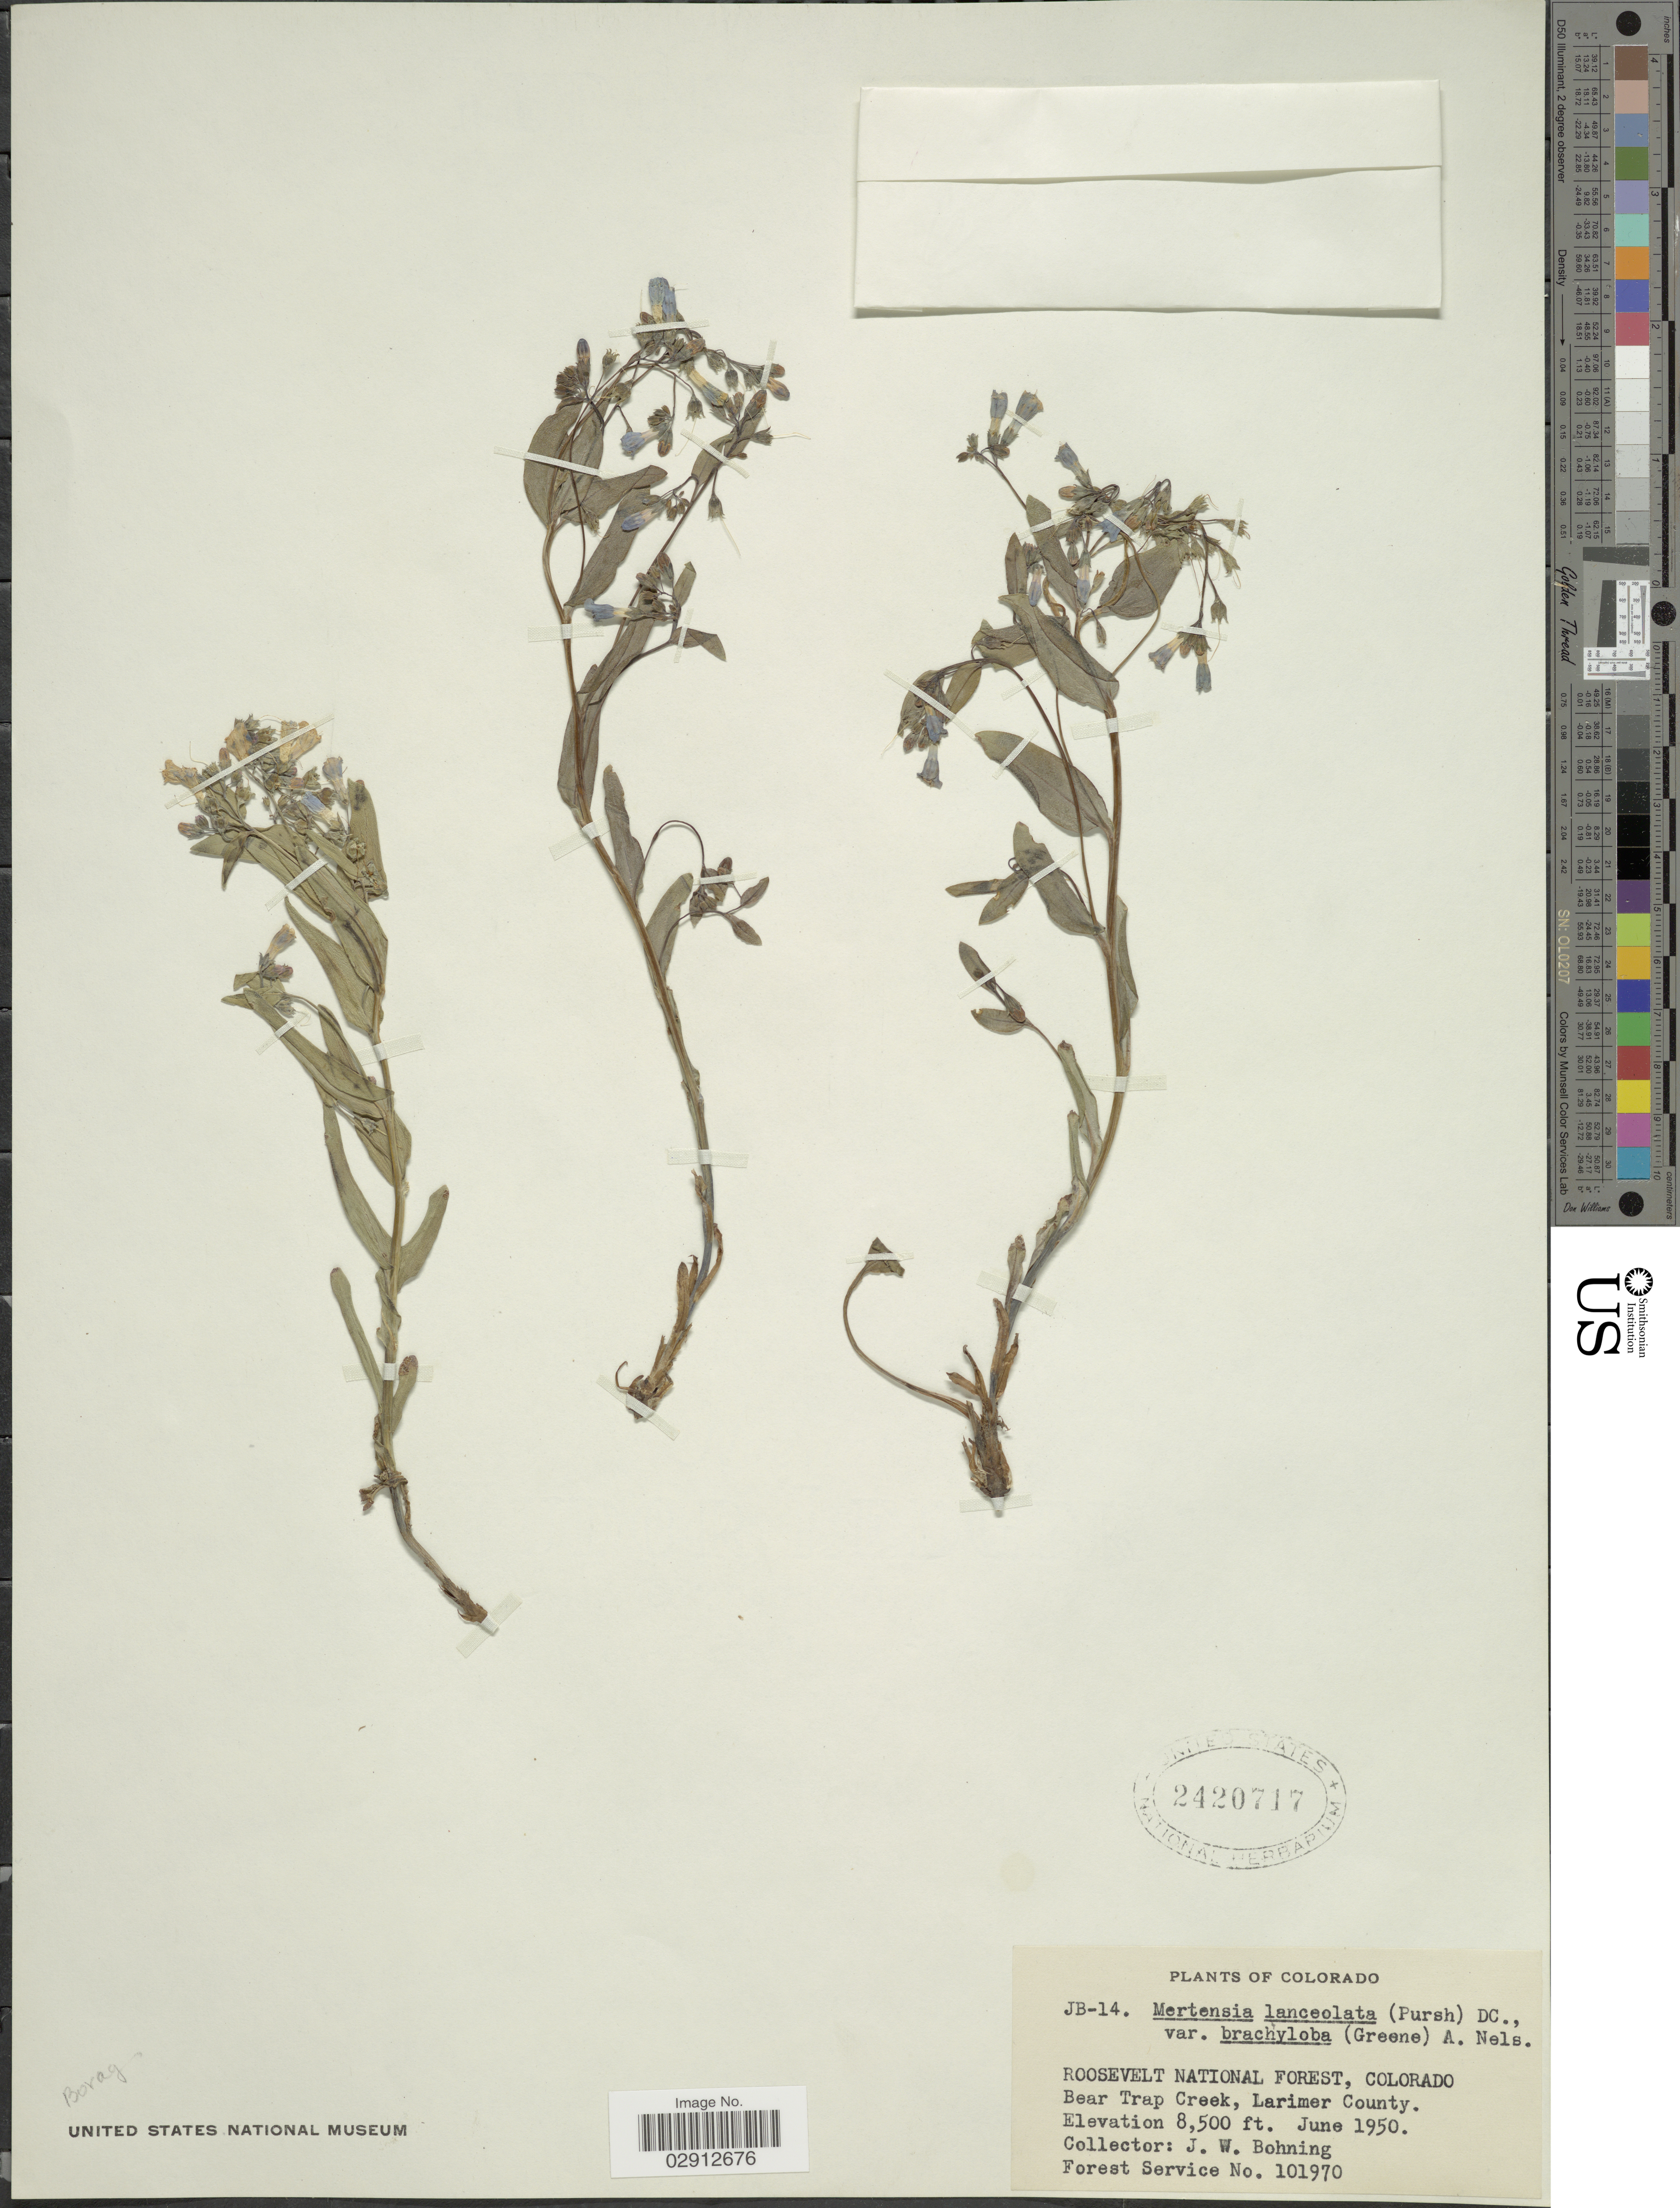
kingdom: Plantae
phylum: Tracheophyta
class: Magnoliopsida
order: Boraginales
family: Boraginaceae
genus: Mertensia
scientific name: Mertensia lanceolata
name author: (Pursh) DC. ex A. DC.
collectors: J. Bohning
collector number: JB-14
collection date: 1950-06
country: United States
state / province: Colorado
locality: Roosevelt National Forest. Bear Trap Creek, Larimer County.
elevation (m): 2591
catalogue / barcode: US 2420717